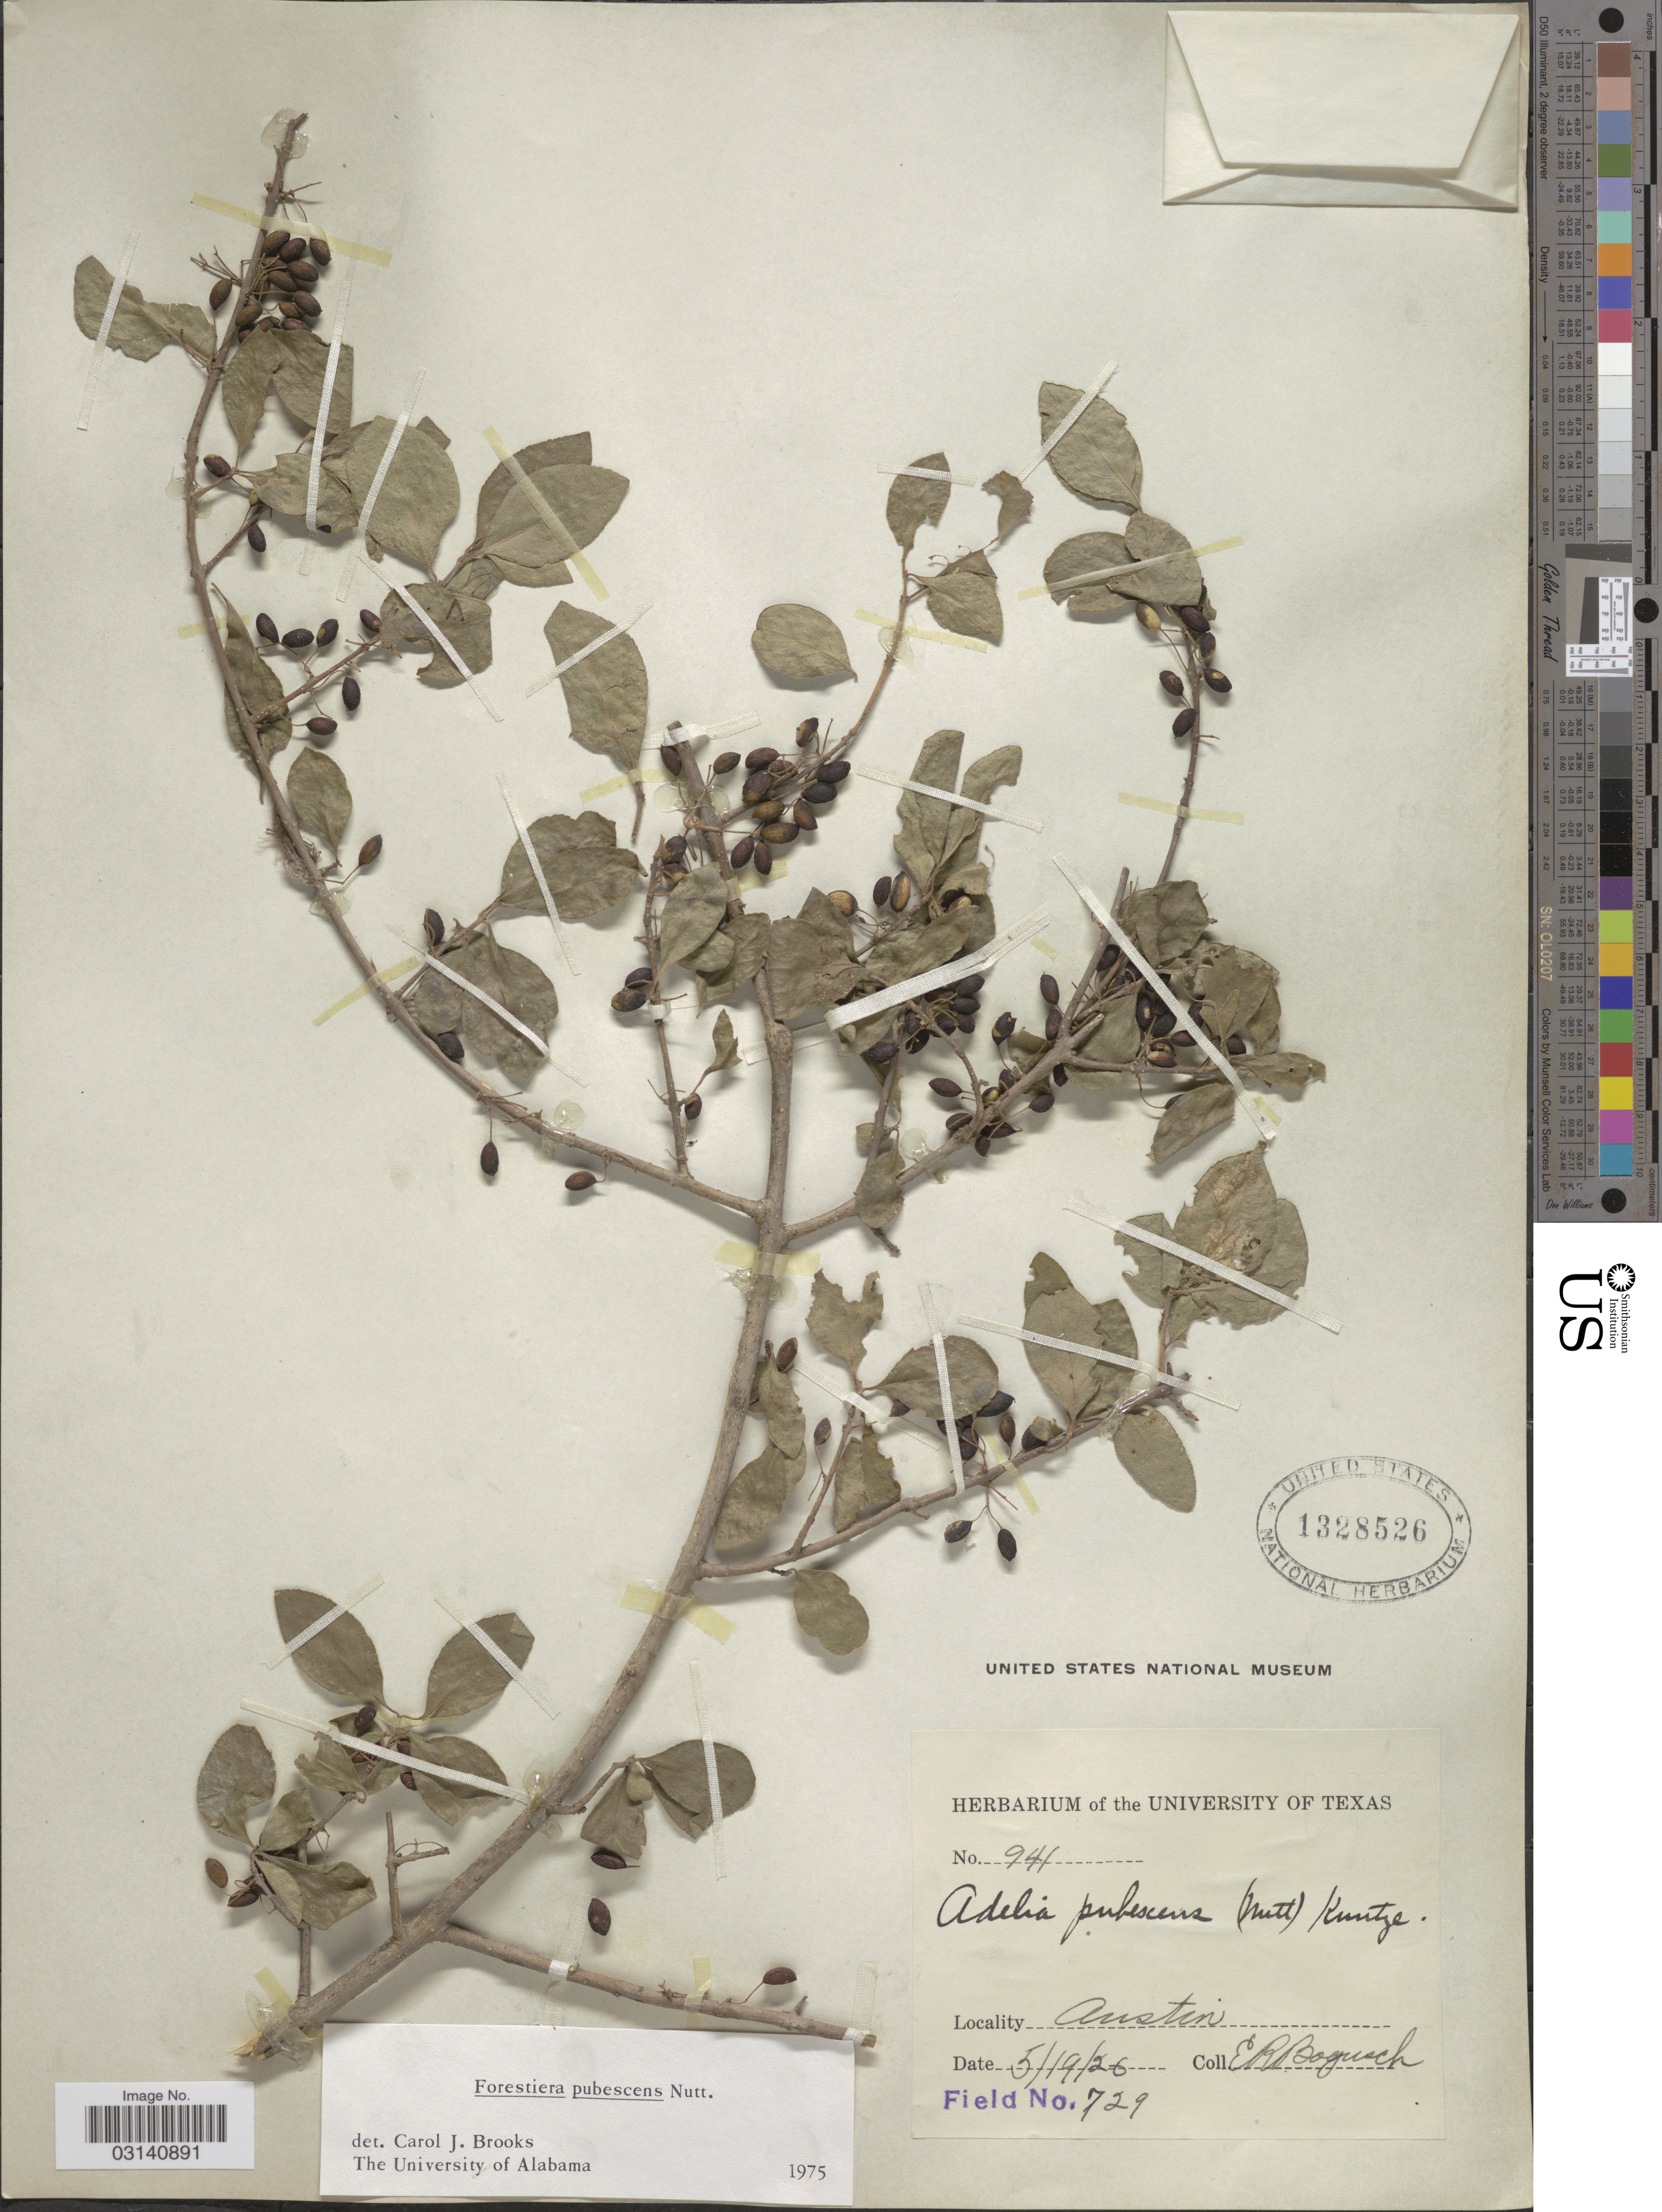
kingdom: Plantae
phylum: Tracheophyta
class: Magnoliopsida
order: Lamiales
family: Oleaceae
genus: Forestiera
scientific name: Forestiera pubescens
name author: Nutt.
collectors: E. Bogusch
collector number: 941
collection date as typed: Transcribed d/m/y: 19/5/26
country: United States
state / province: Texas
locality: Austin.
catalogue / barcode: US 1328526